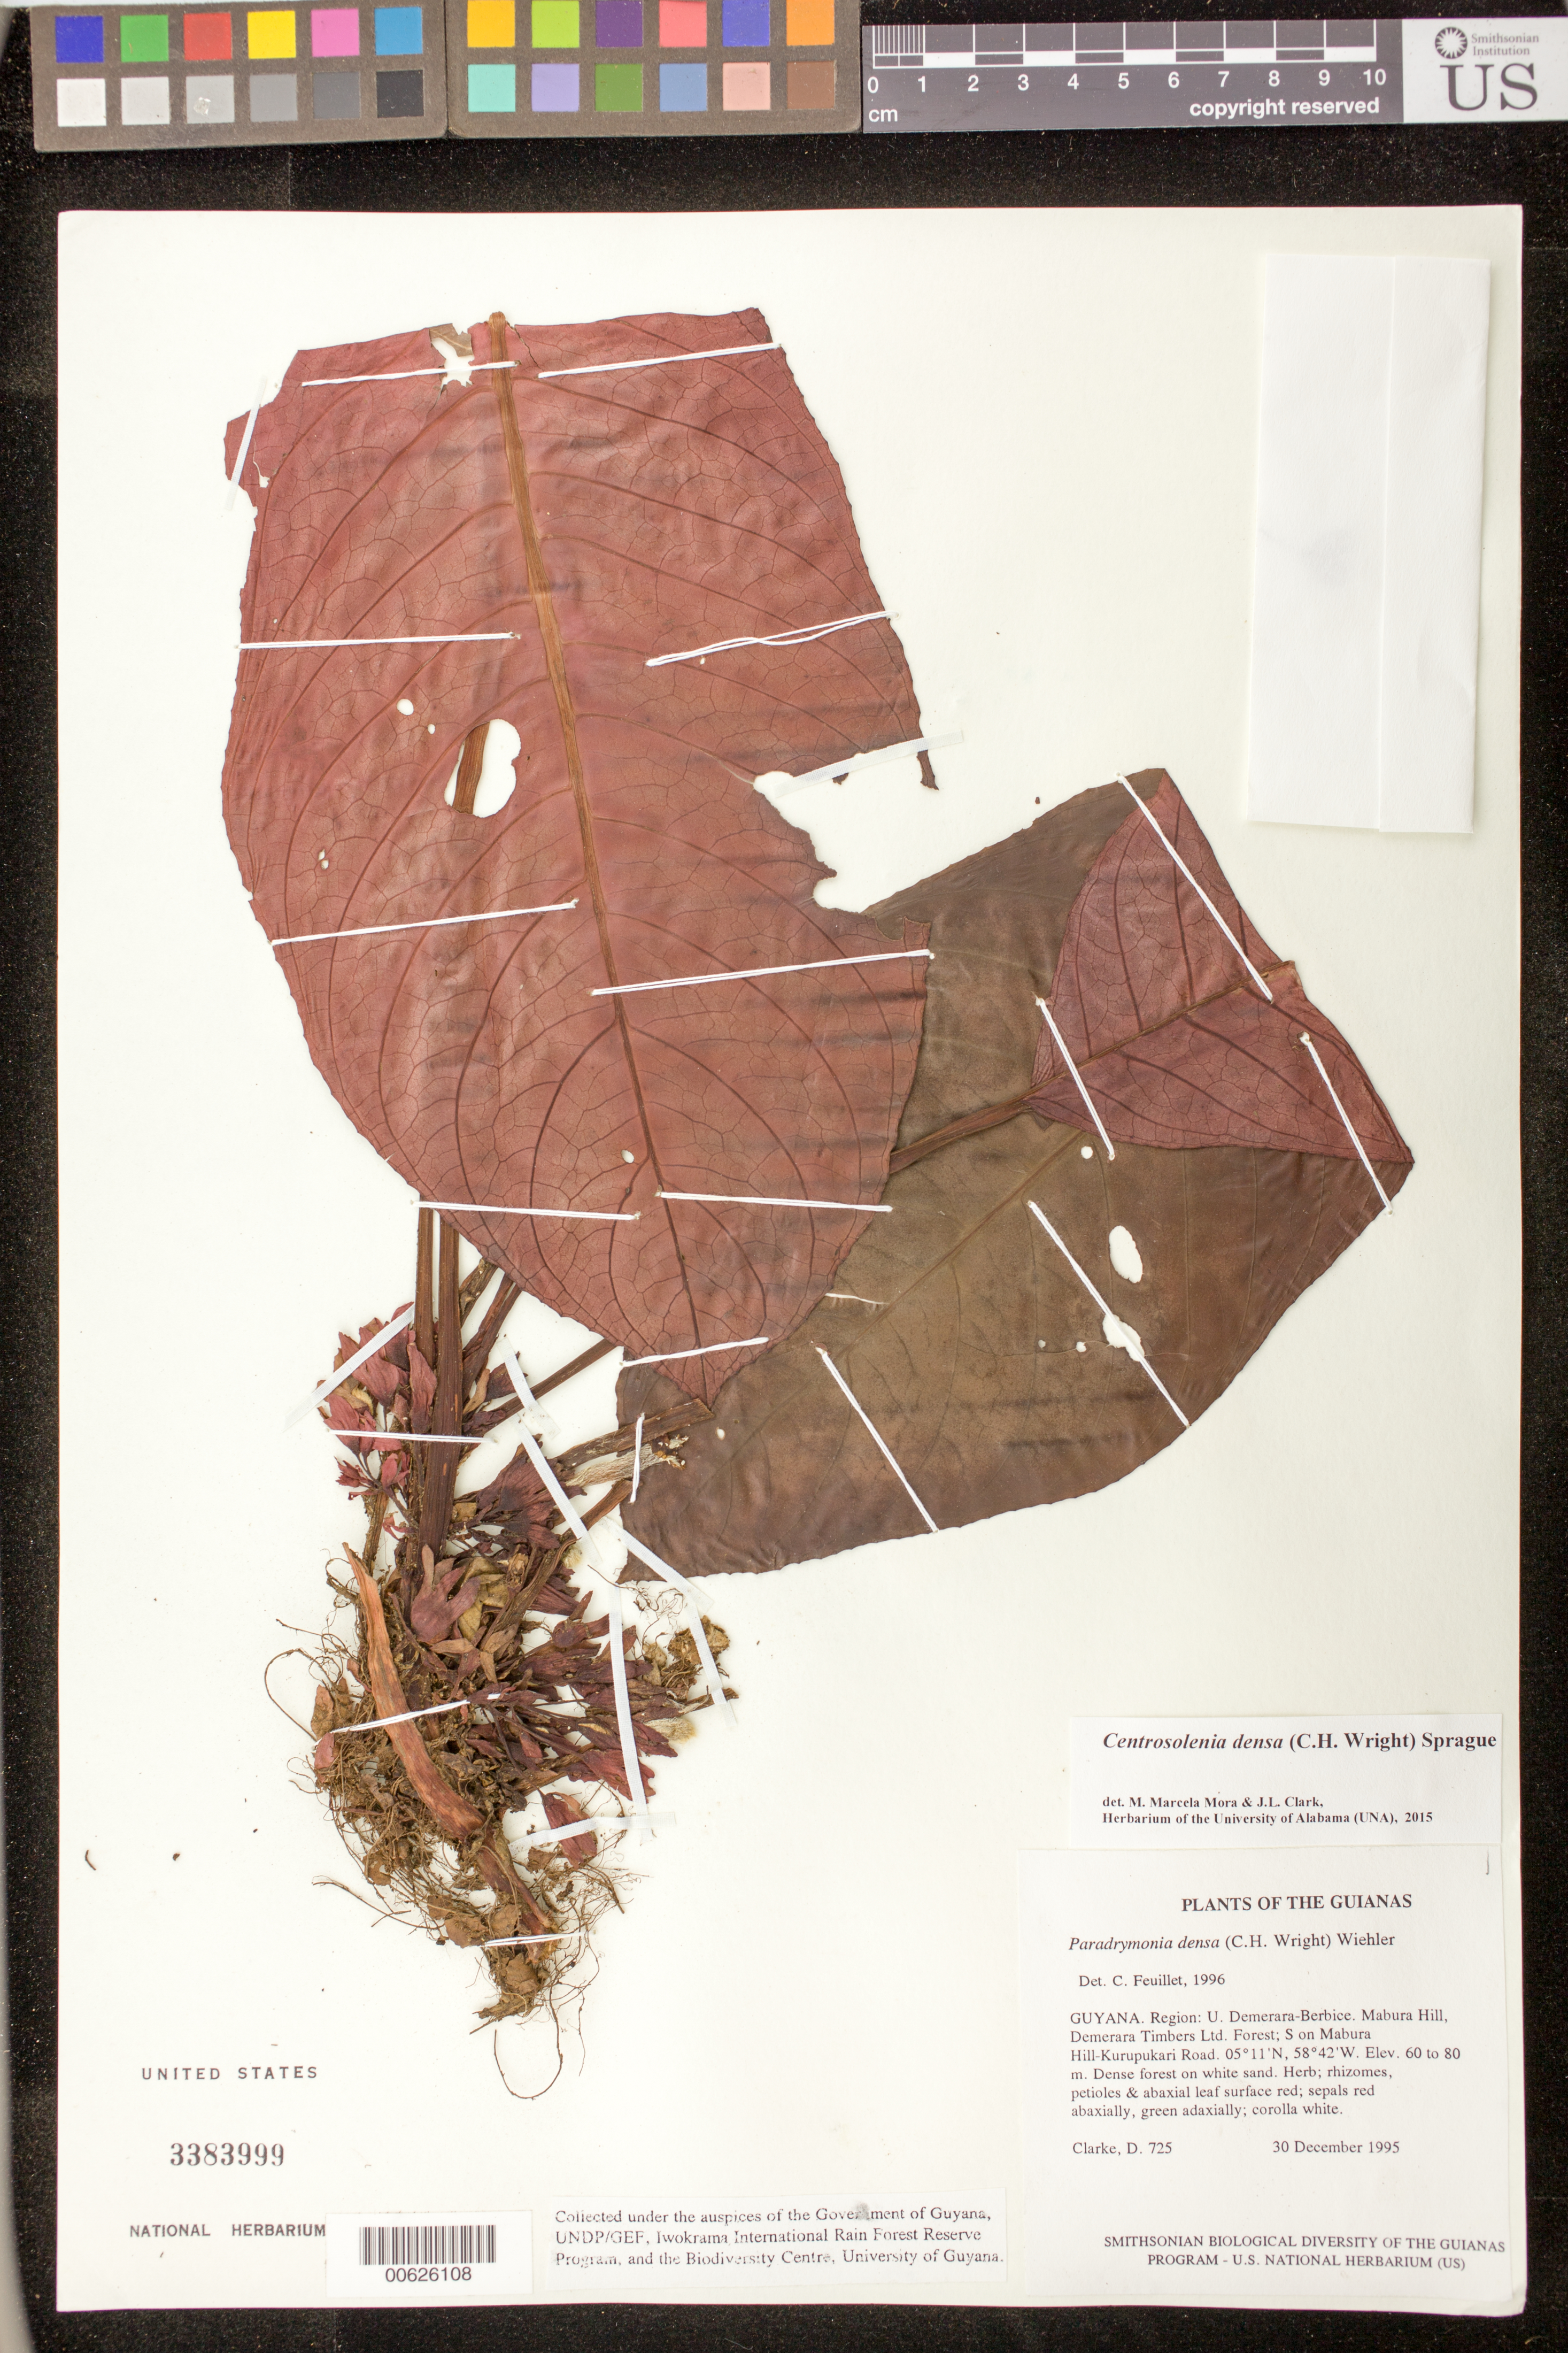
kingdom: Plantae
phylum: Tracheophyta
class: Magnoliopsida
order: Lamiales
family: Gesneriaceae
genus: Centrosolenia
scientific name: Centrosolenia densa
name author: (C.H. Wright) Sprague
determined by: Mora, M. M.; Clark, J. L.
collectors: H. D. Clarke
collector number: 725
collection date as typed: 30 Dec 1995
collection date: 1995-12-30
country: Guyana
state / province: U. Demerara-Berbice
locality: Mabura Hill, Demerara Timbers Ltd. Forest; S on Mabura Hill-Kurupukari Road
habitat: Dense forest on white sand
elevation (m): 60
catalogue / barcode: US 3383999